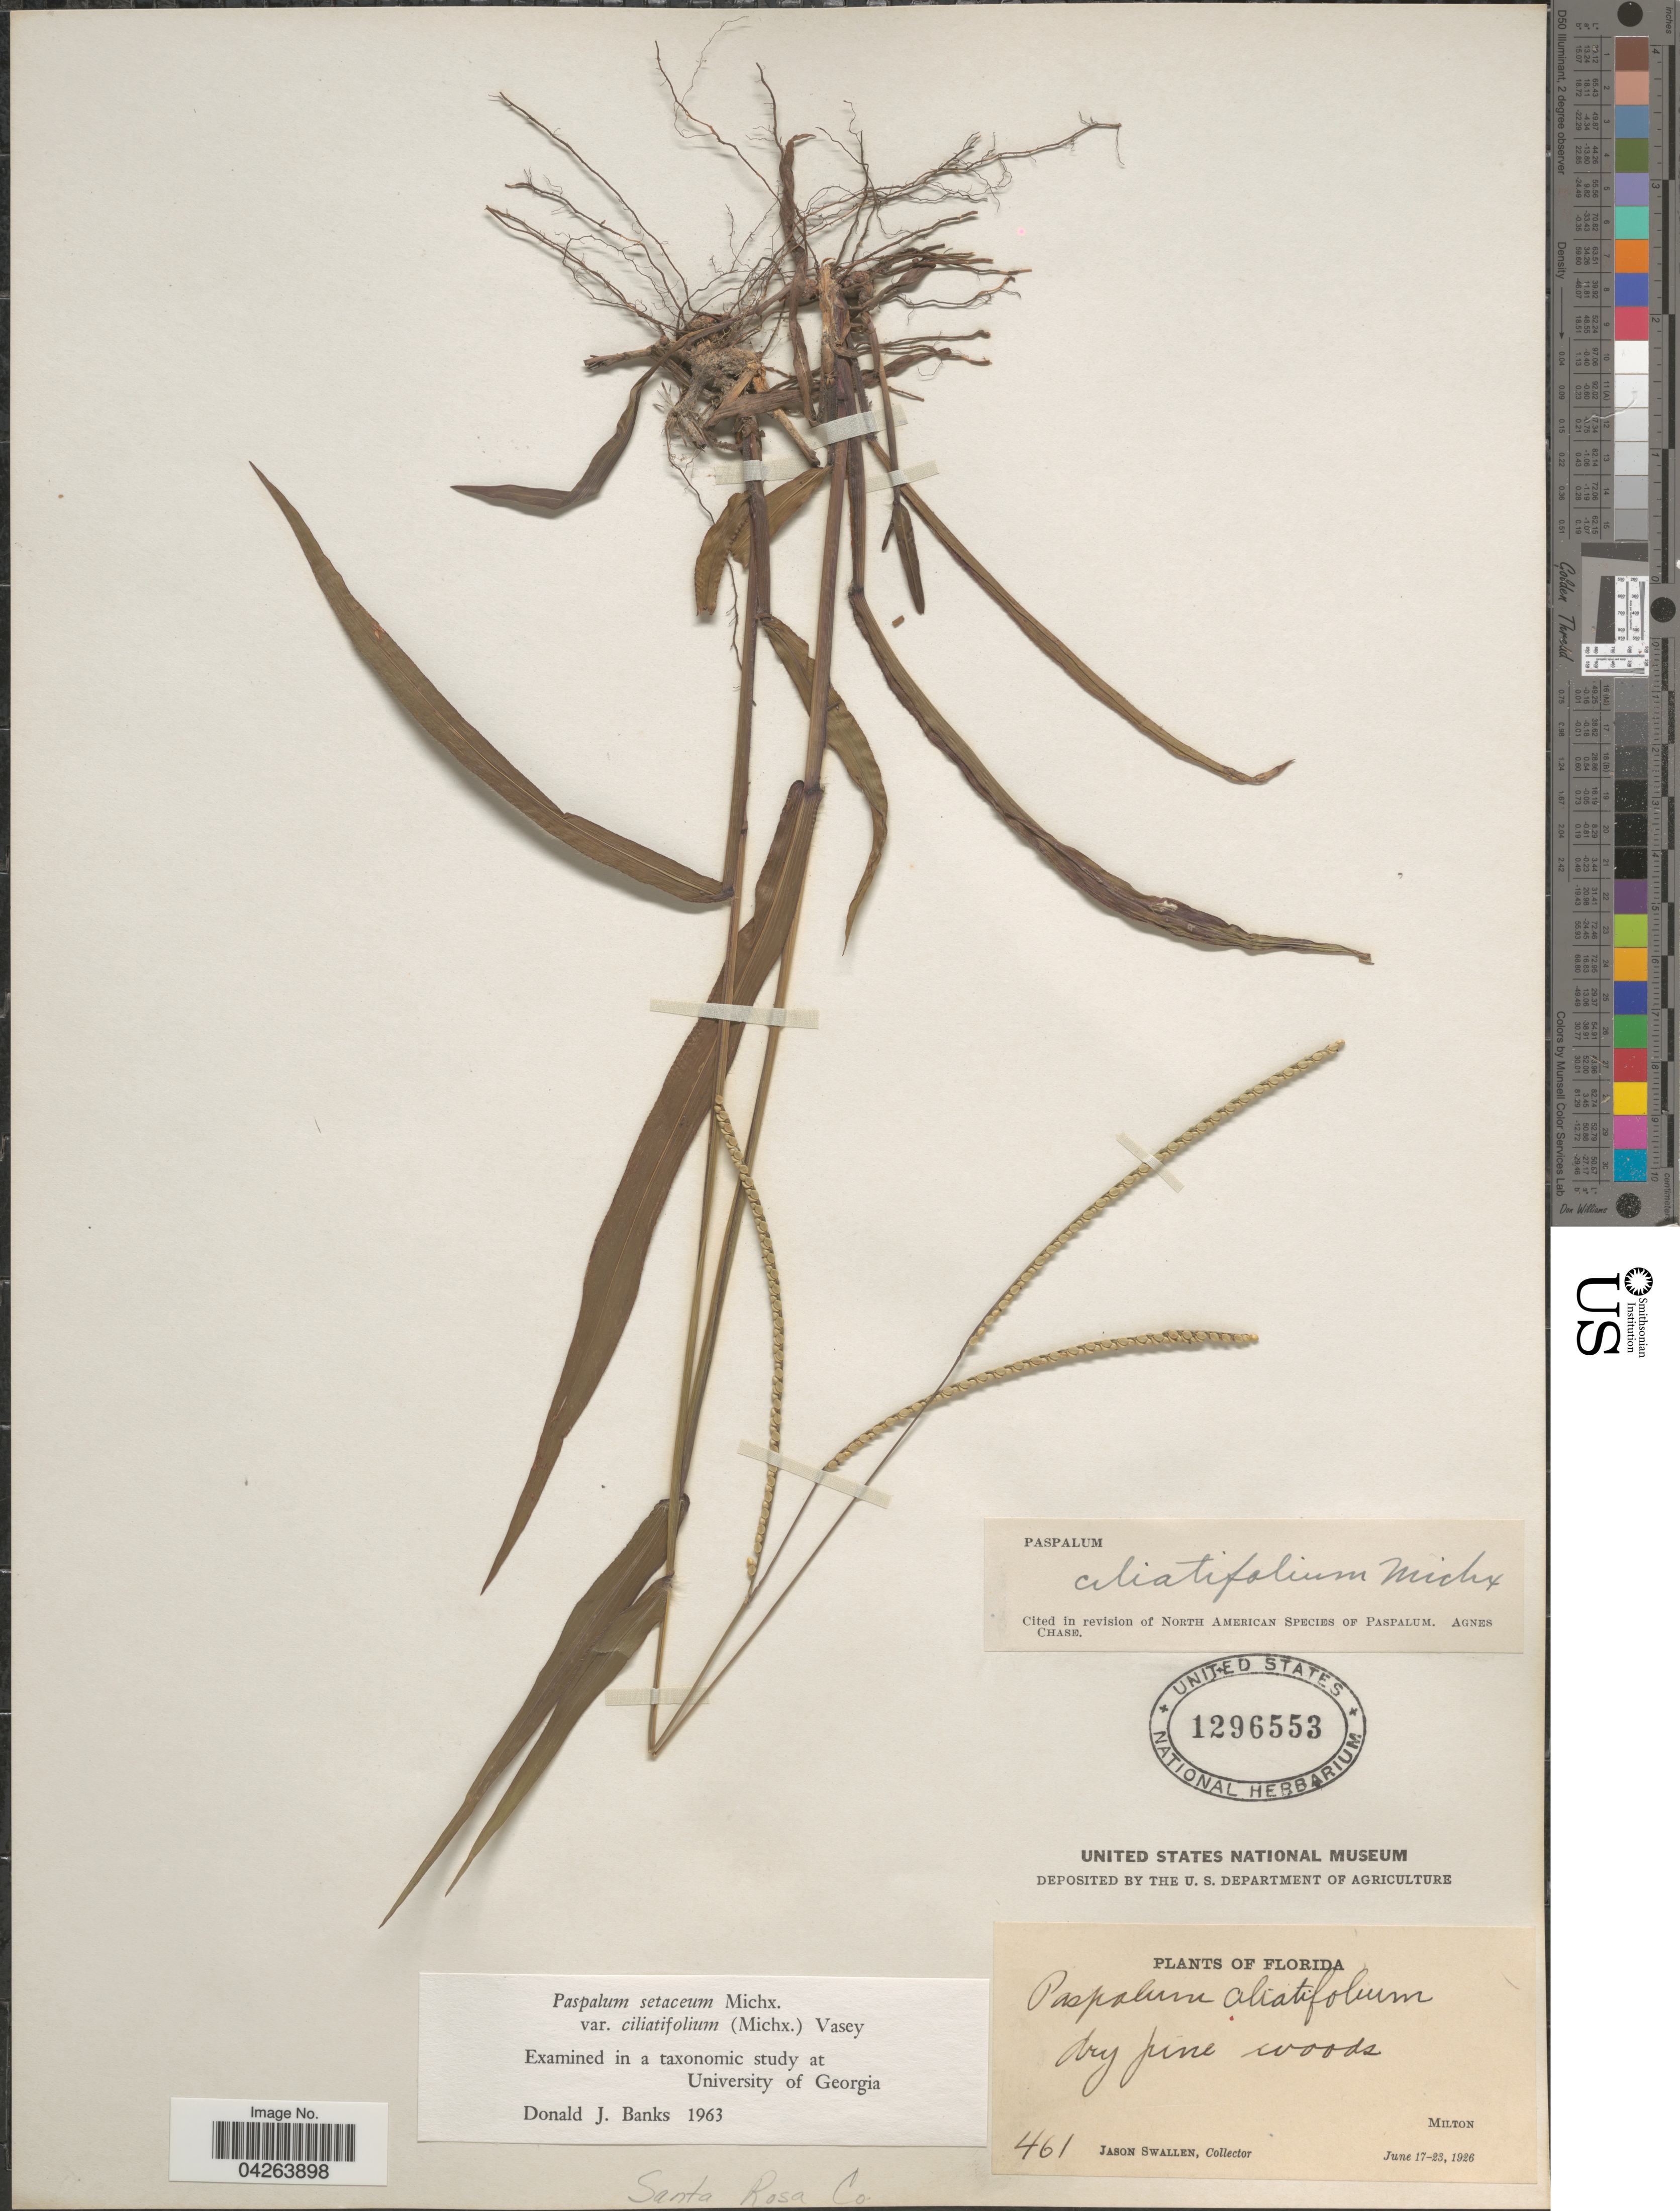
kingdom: Plantae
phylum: Tracheophyta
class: Liliopsida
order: Poales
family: Poaceae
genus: Paspalum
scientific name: Paspalum setaceum var. ciliatifolium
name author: (Michx.) Vasey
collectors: J. R. Swallen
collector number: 461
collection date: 1926-06-17/1926-06-23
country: United States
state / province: Florida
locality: Santa Rosa Co. Milton.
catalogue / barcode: US 1296553